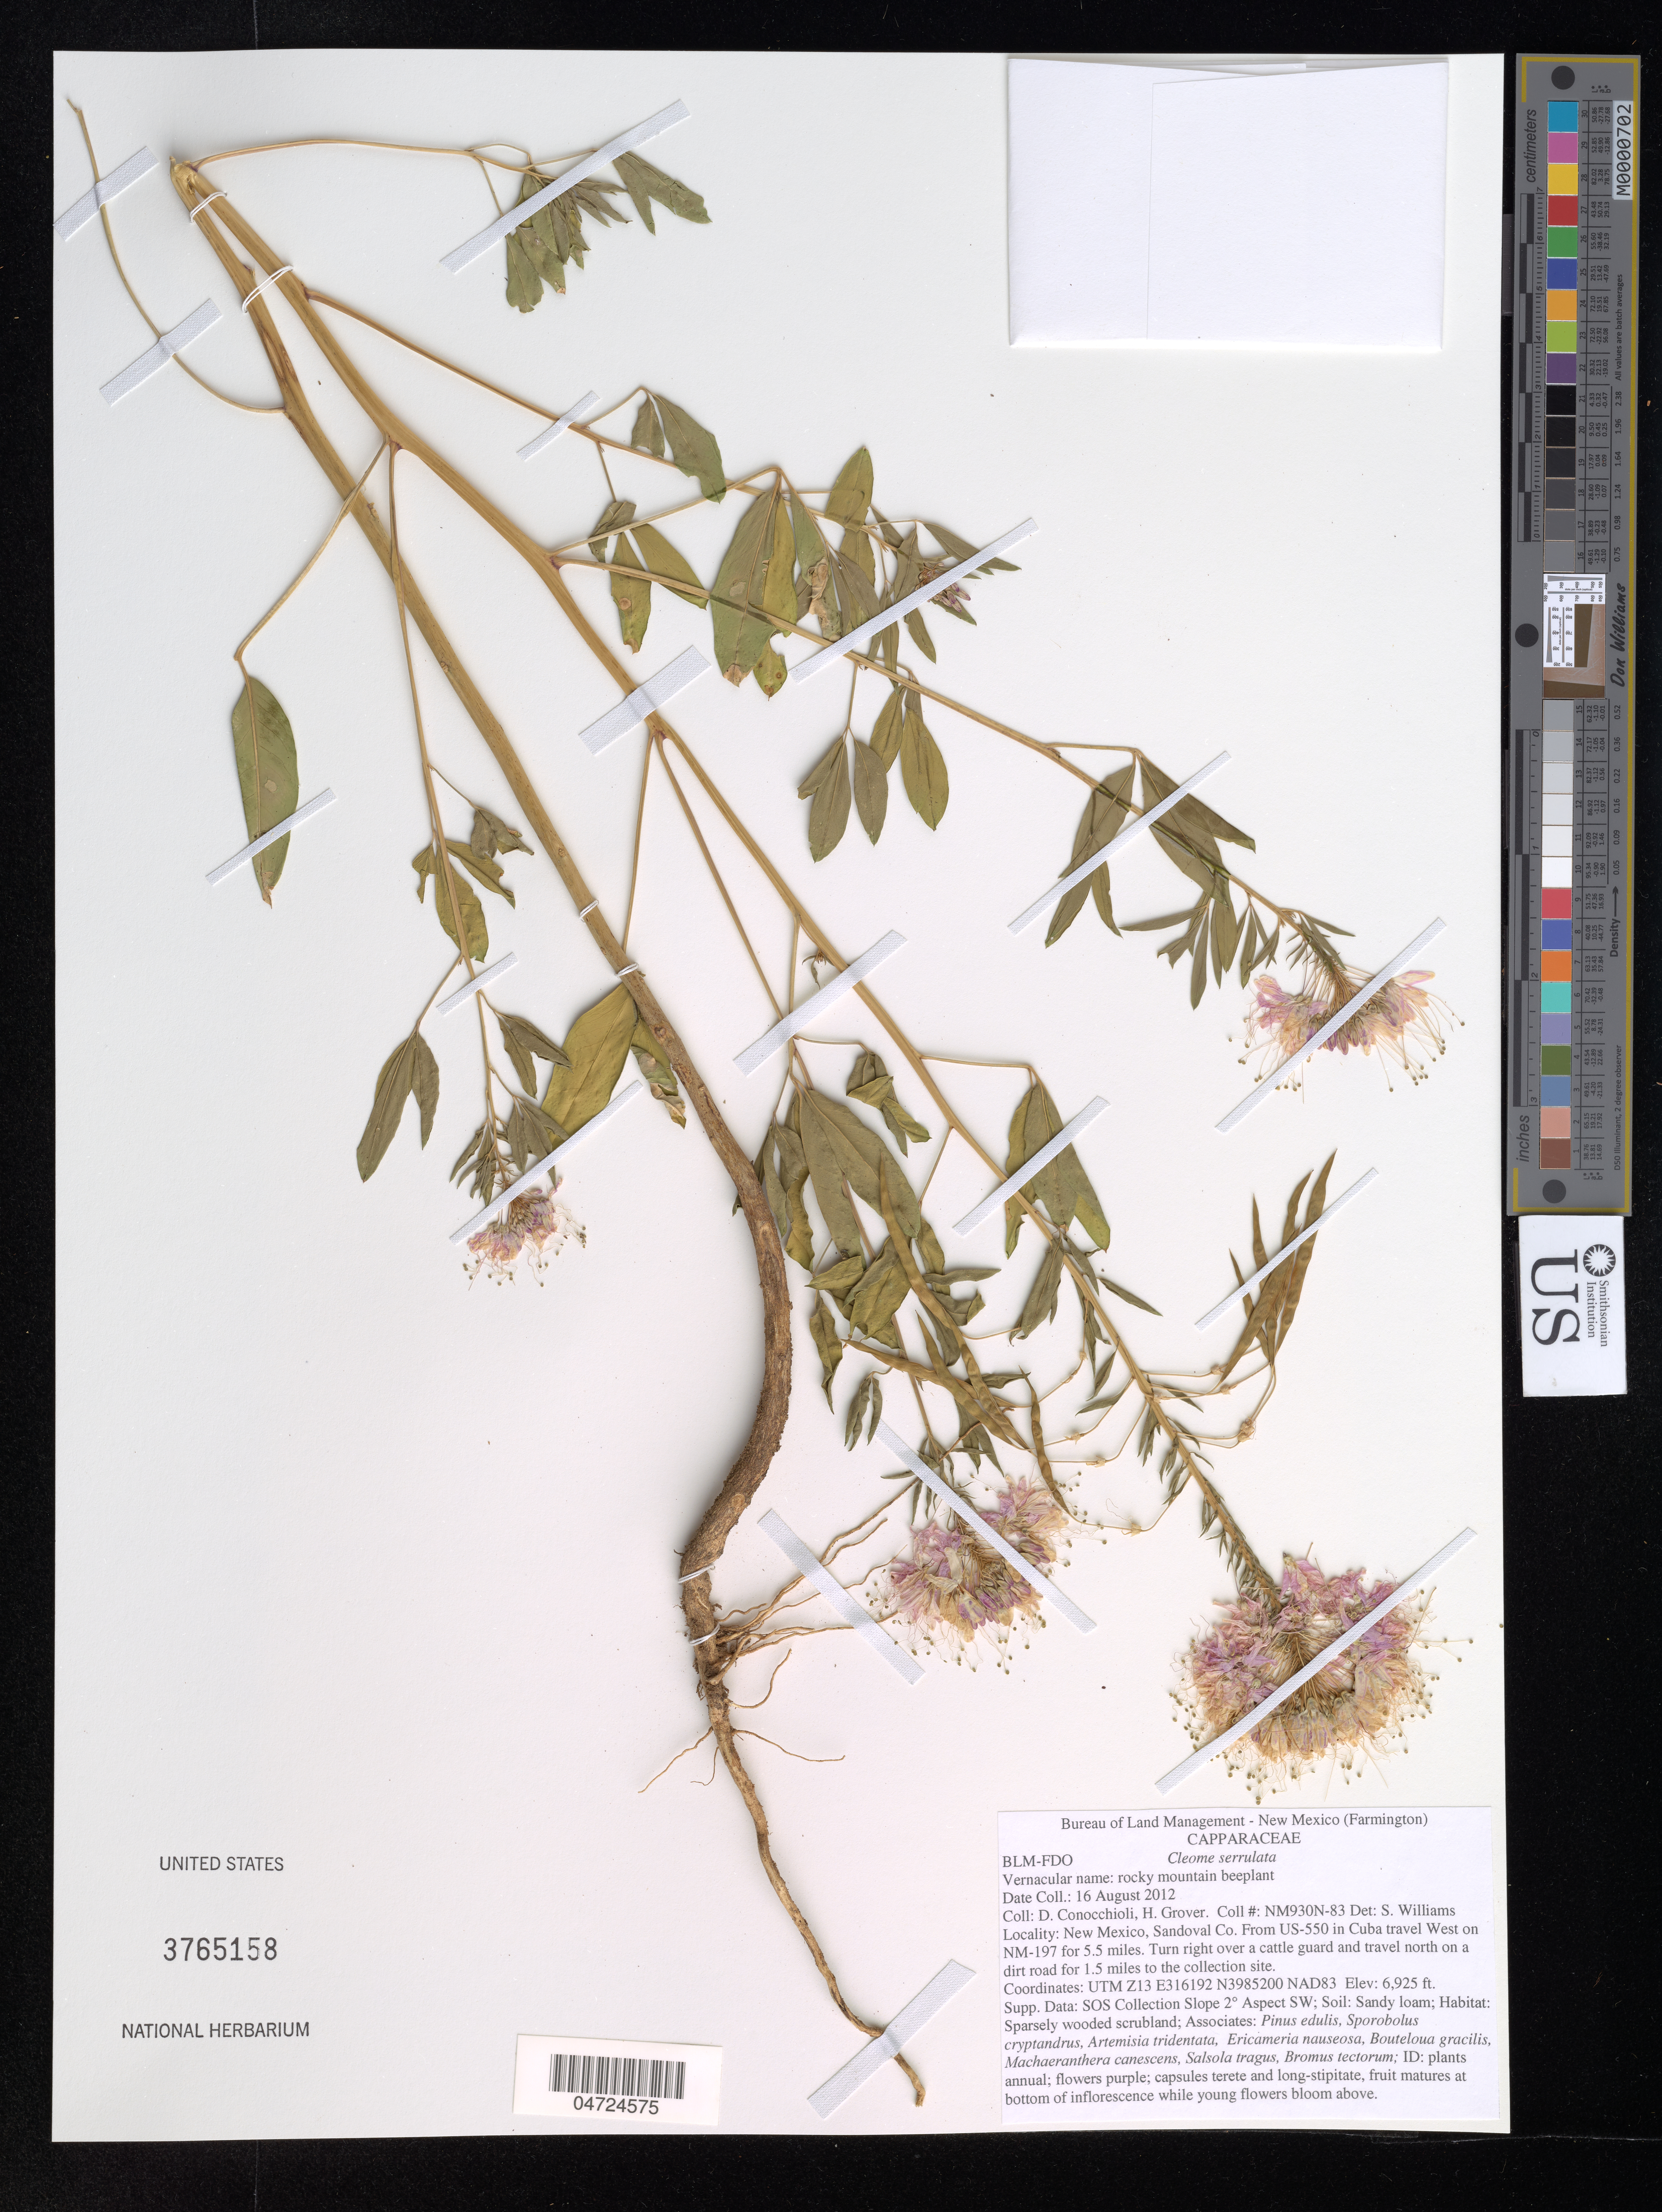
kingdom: Plantae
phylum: Tracheophyta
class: Magnoliopsida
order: Brassicales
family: Cleomaceae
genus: Cleomella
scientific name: Cleomella serrulata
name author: (Pursh) Roalson & J.C. Hall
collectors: D. Conocchioli & H. Grover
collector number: NM930N-83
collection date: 2012-08-16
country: United States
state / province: New Mexico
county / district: Sandoval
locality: Sandoval Co. From US-550 in Cuba travel West on NM-197 for 5.5 miles. Turn right over a cattle guard and travel north on a dirt road for 1.5 miles to the collection site. UTM Z13 NAD83.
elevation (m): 2111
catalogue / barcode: US 3765158